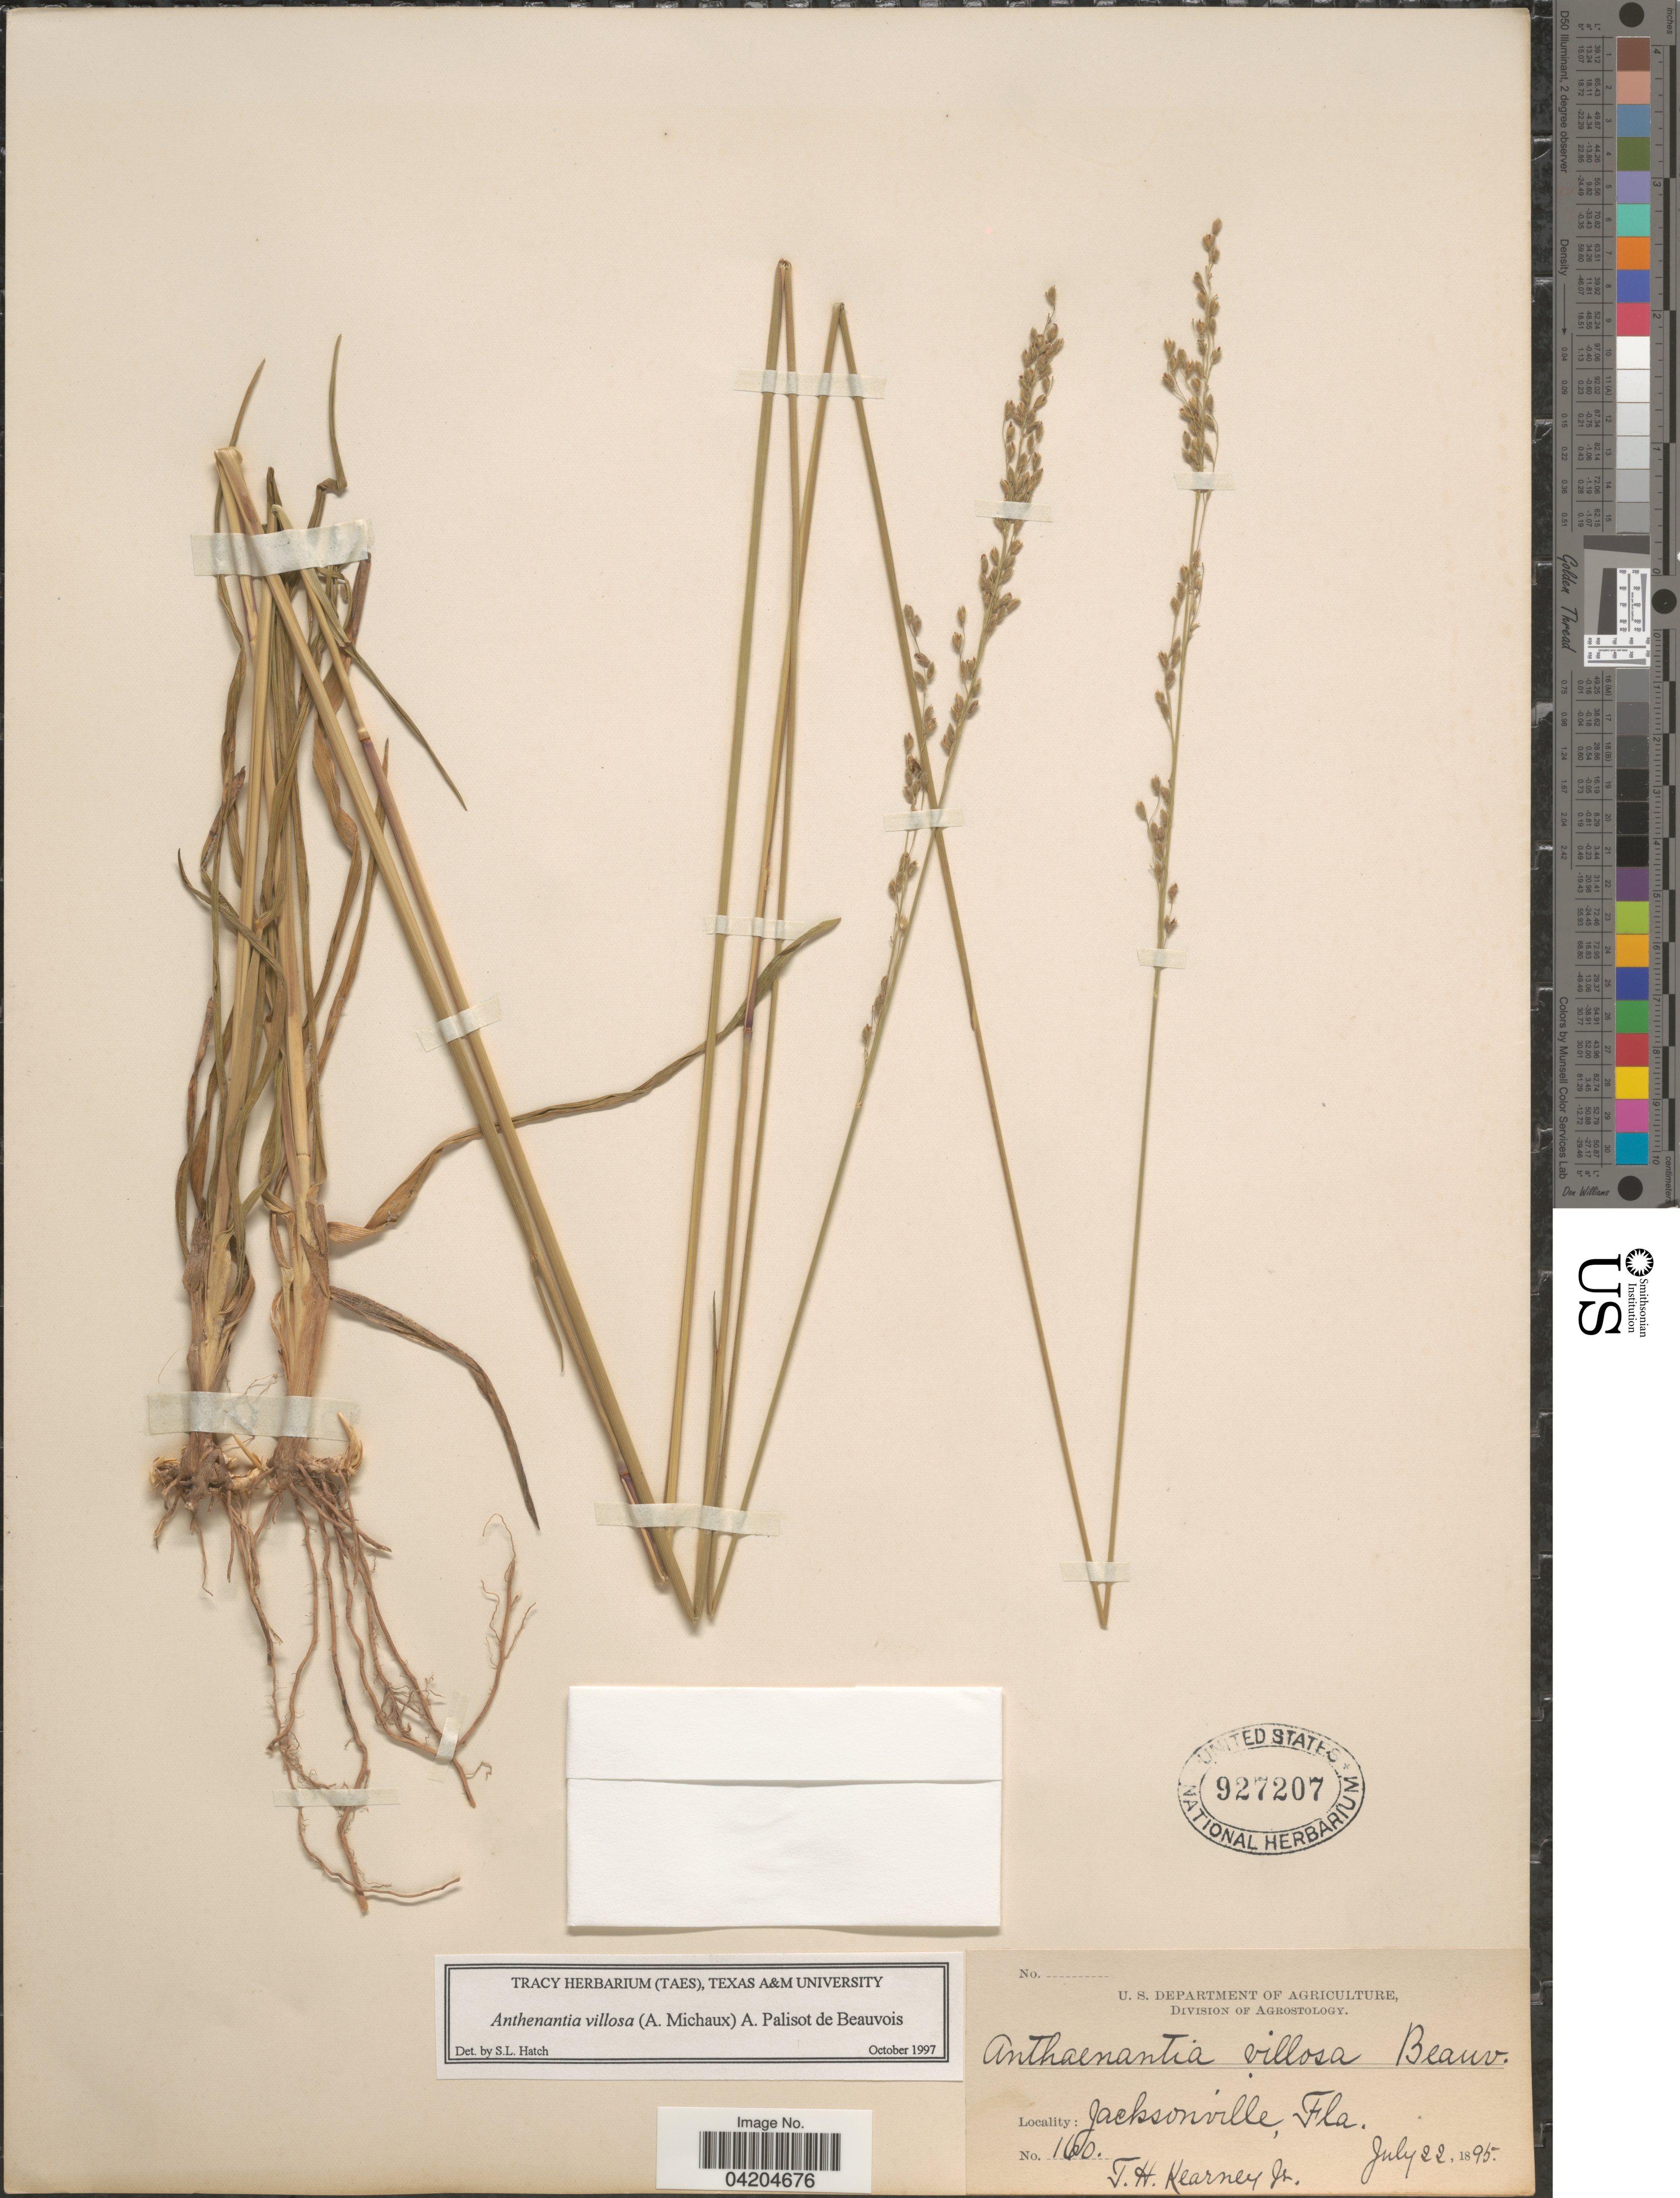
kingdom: Plantae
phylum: Tracheophyta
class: Liliopsida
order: Poales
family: Poaceae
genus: Anthaenantia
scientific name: Anthaenantia villosa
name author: (Michx.) P. Beauv.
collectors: T. H. Kearney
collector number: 160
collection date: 1895-07-22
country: United States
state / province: Florida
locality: Jacksonville.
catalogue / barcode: US 927207